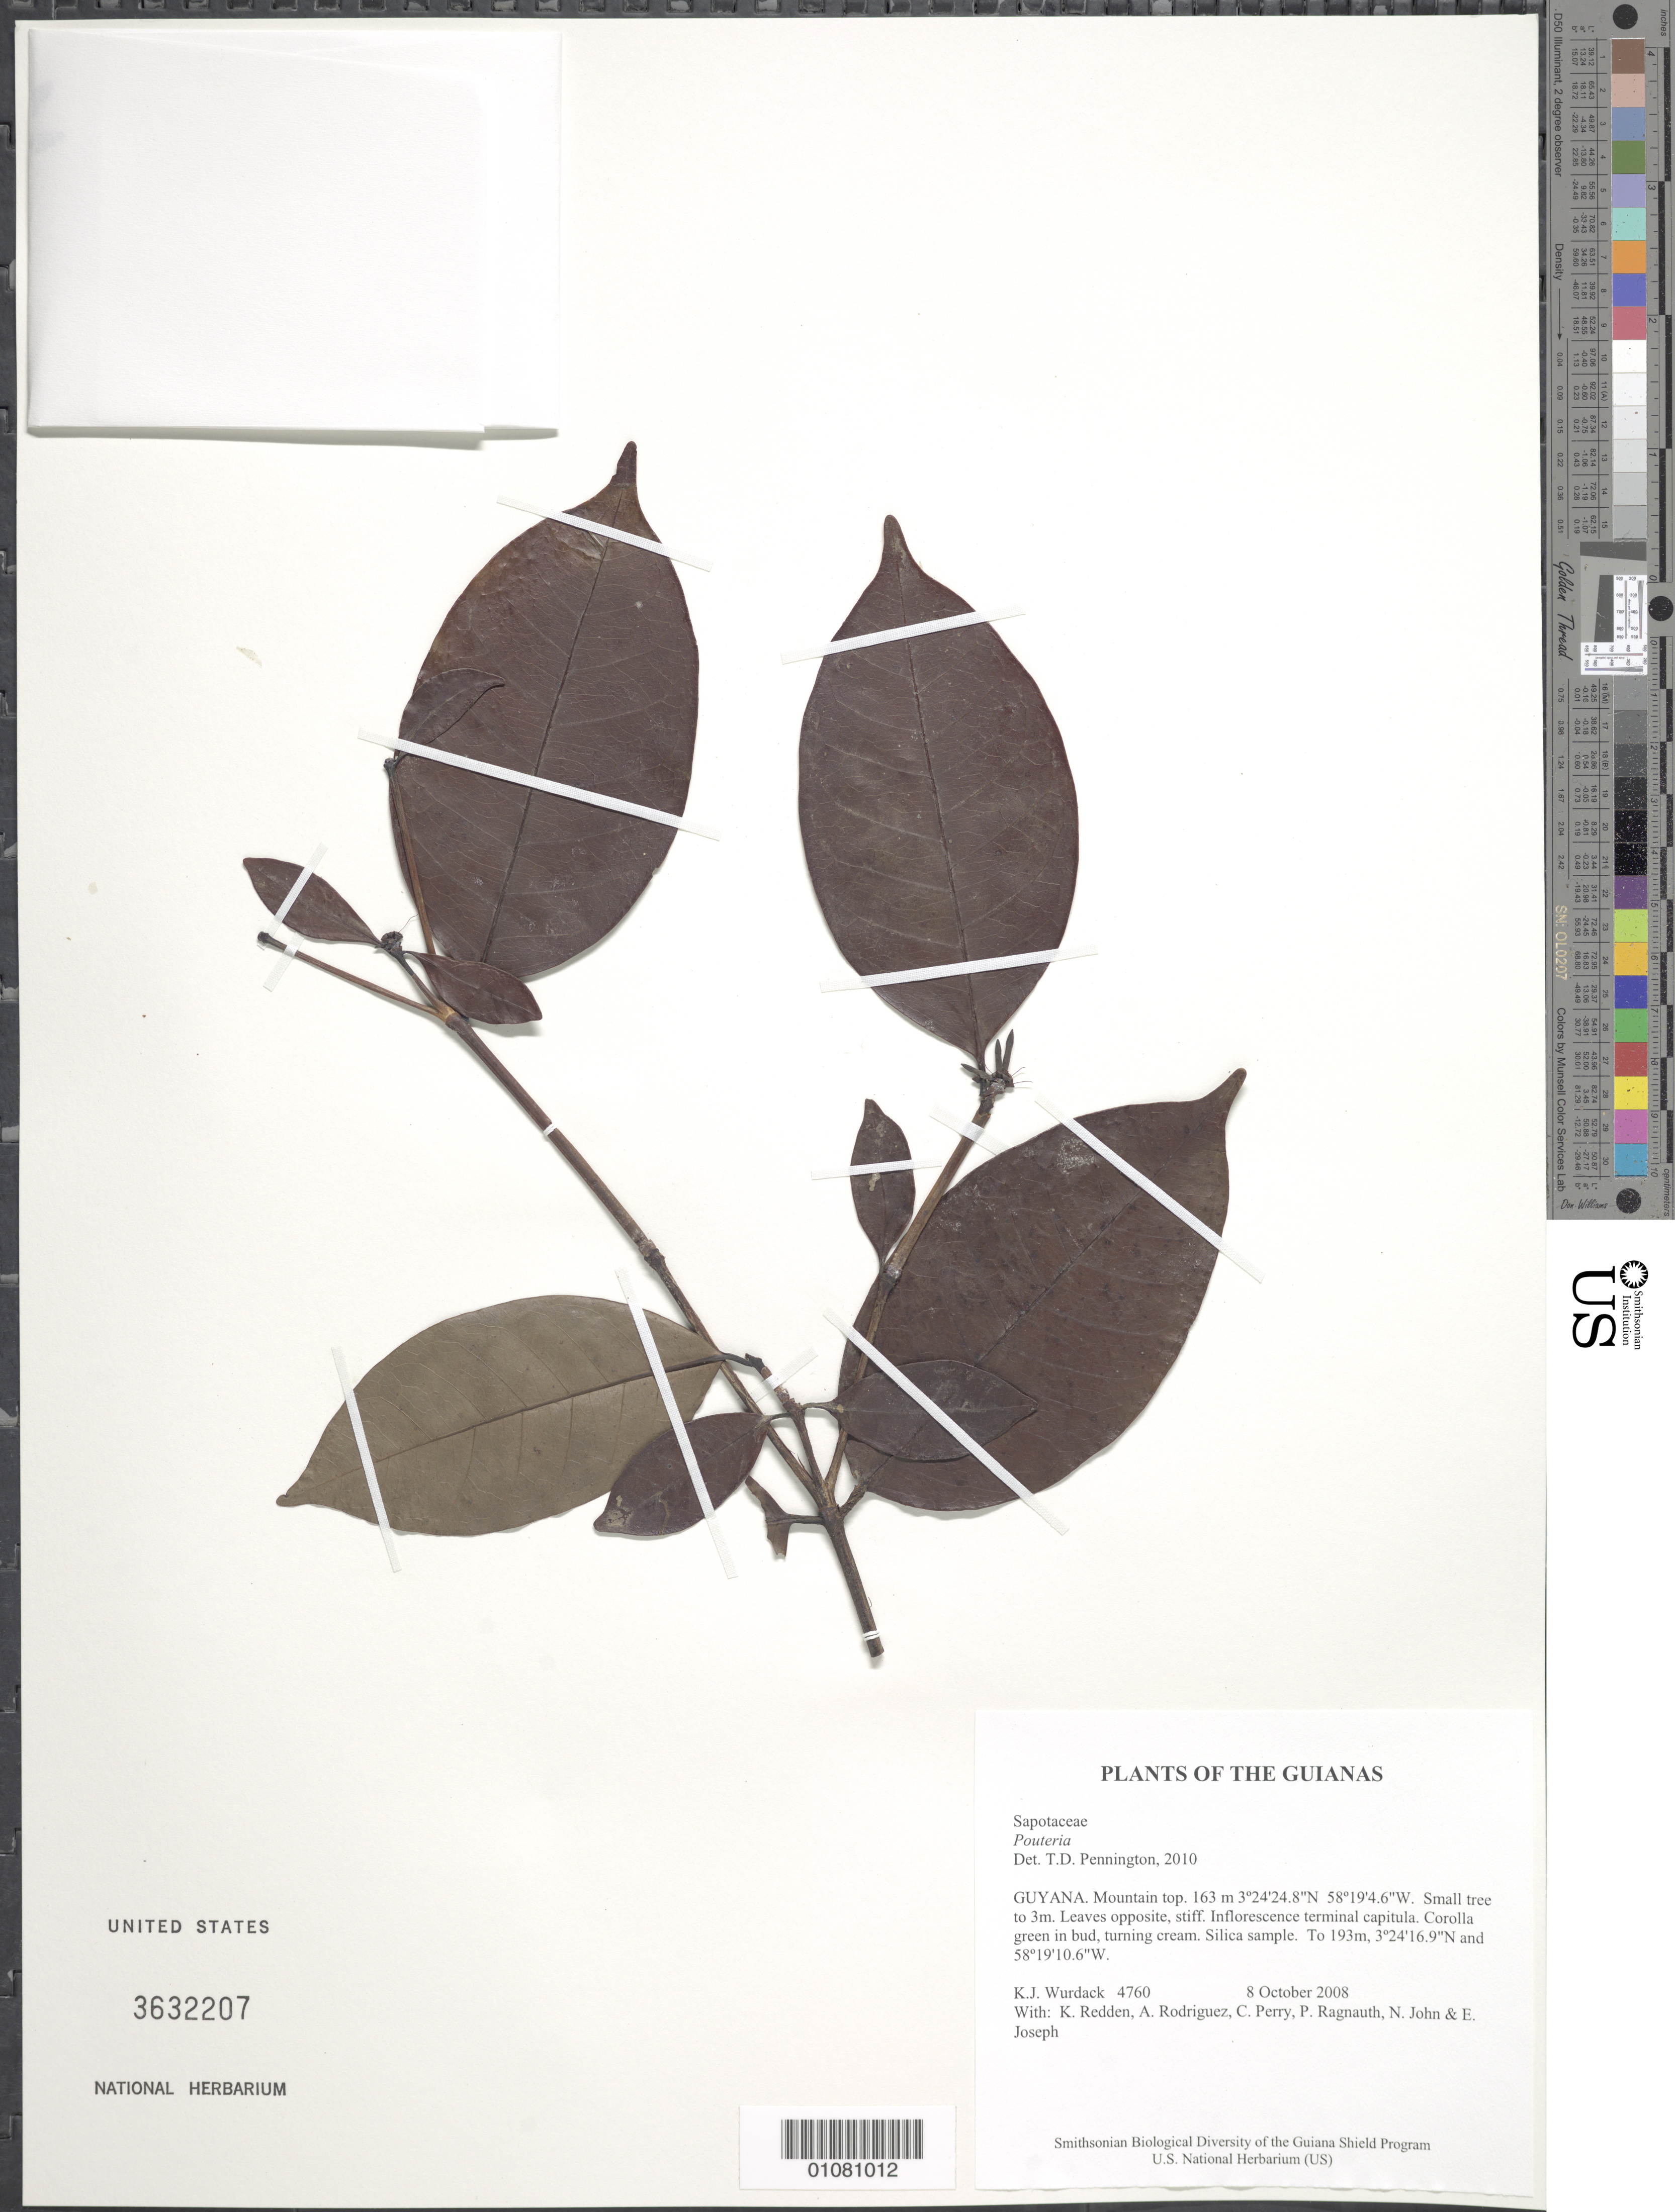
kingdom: Plantae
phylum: Tracheophyta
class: Magnoliopsida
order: Ericales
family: Sapotaceae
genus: Pouteria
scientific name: Pouteria sp.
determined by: Pennington, T. D., (K)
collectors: K. Wurdack, K. M. Redden, A. Rodriguez, C. Perry, P. Ragnauth, N. John & E. Joseph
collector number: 4760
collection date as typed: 8 October 2008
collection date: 2008-10-08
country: Guyana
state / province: U. Takutu-U. Essequibo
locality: Mountain top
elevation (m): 163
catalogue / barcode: US 3632207